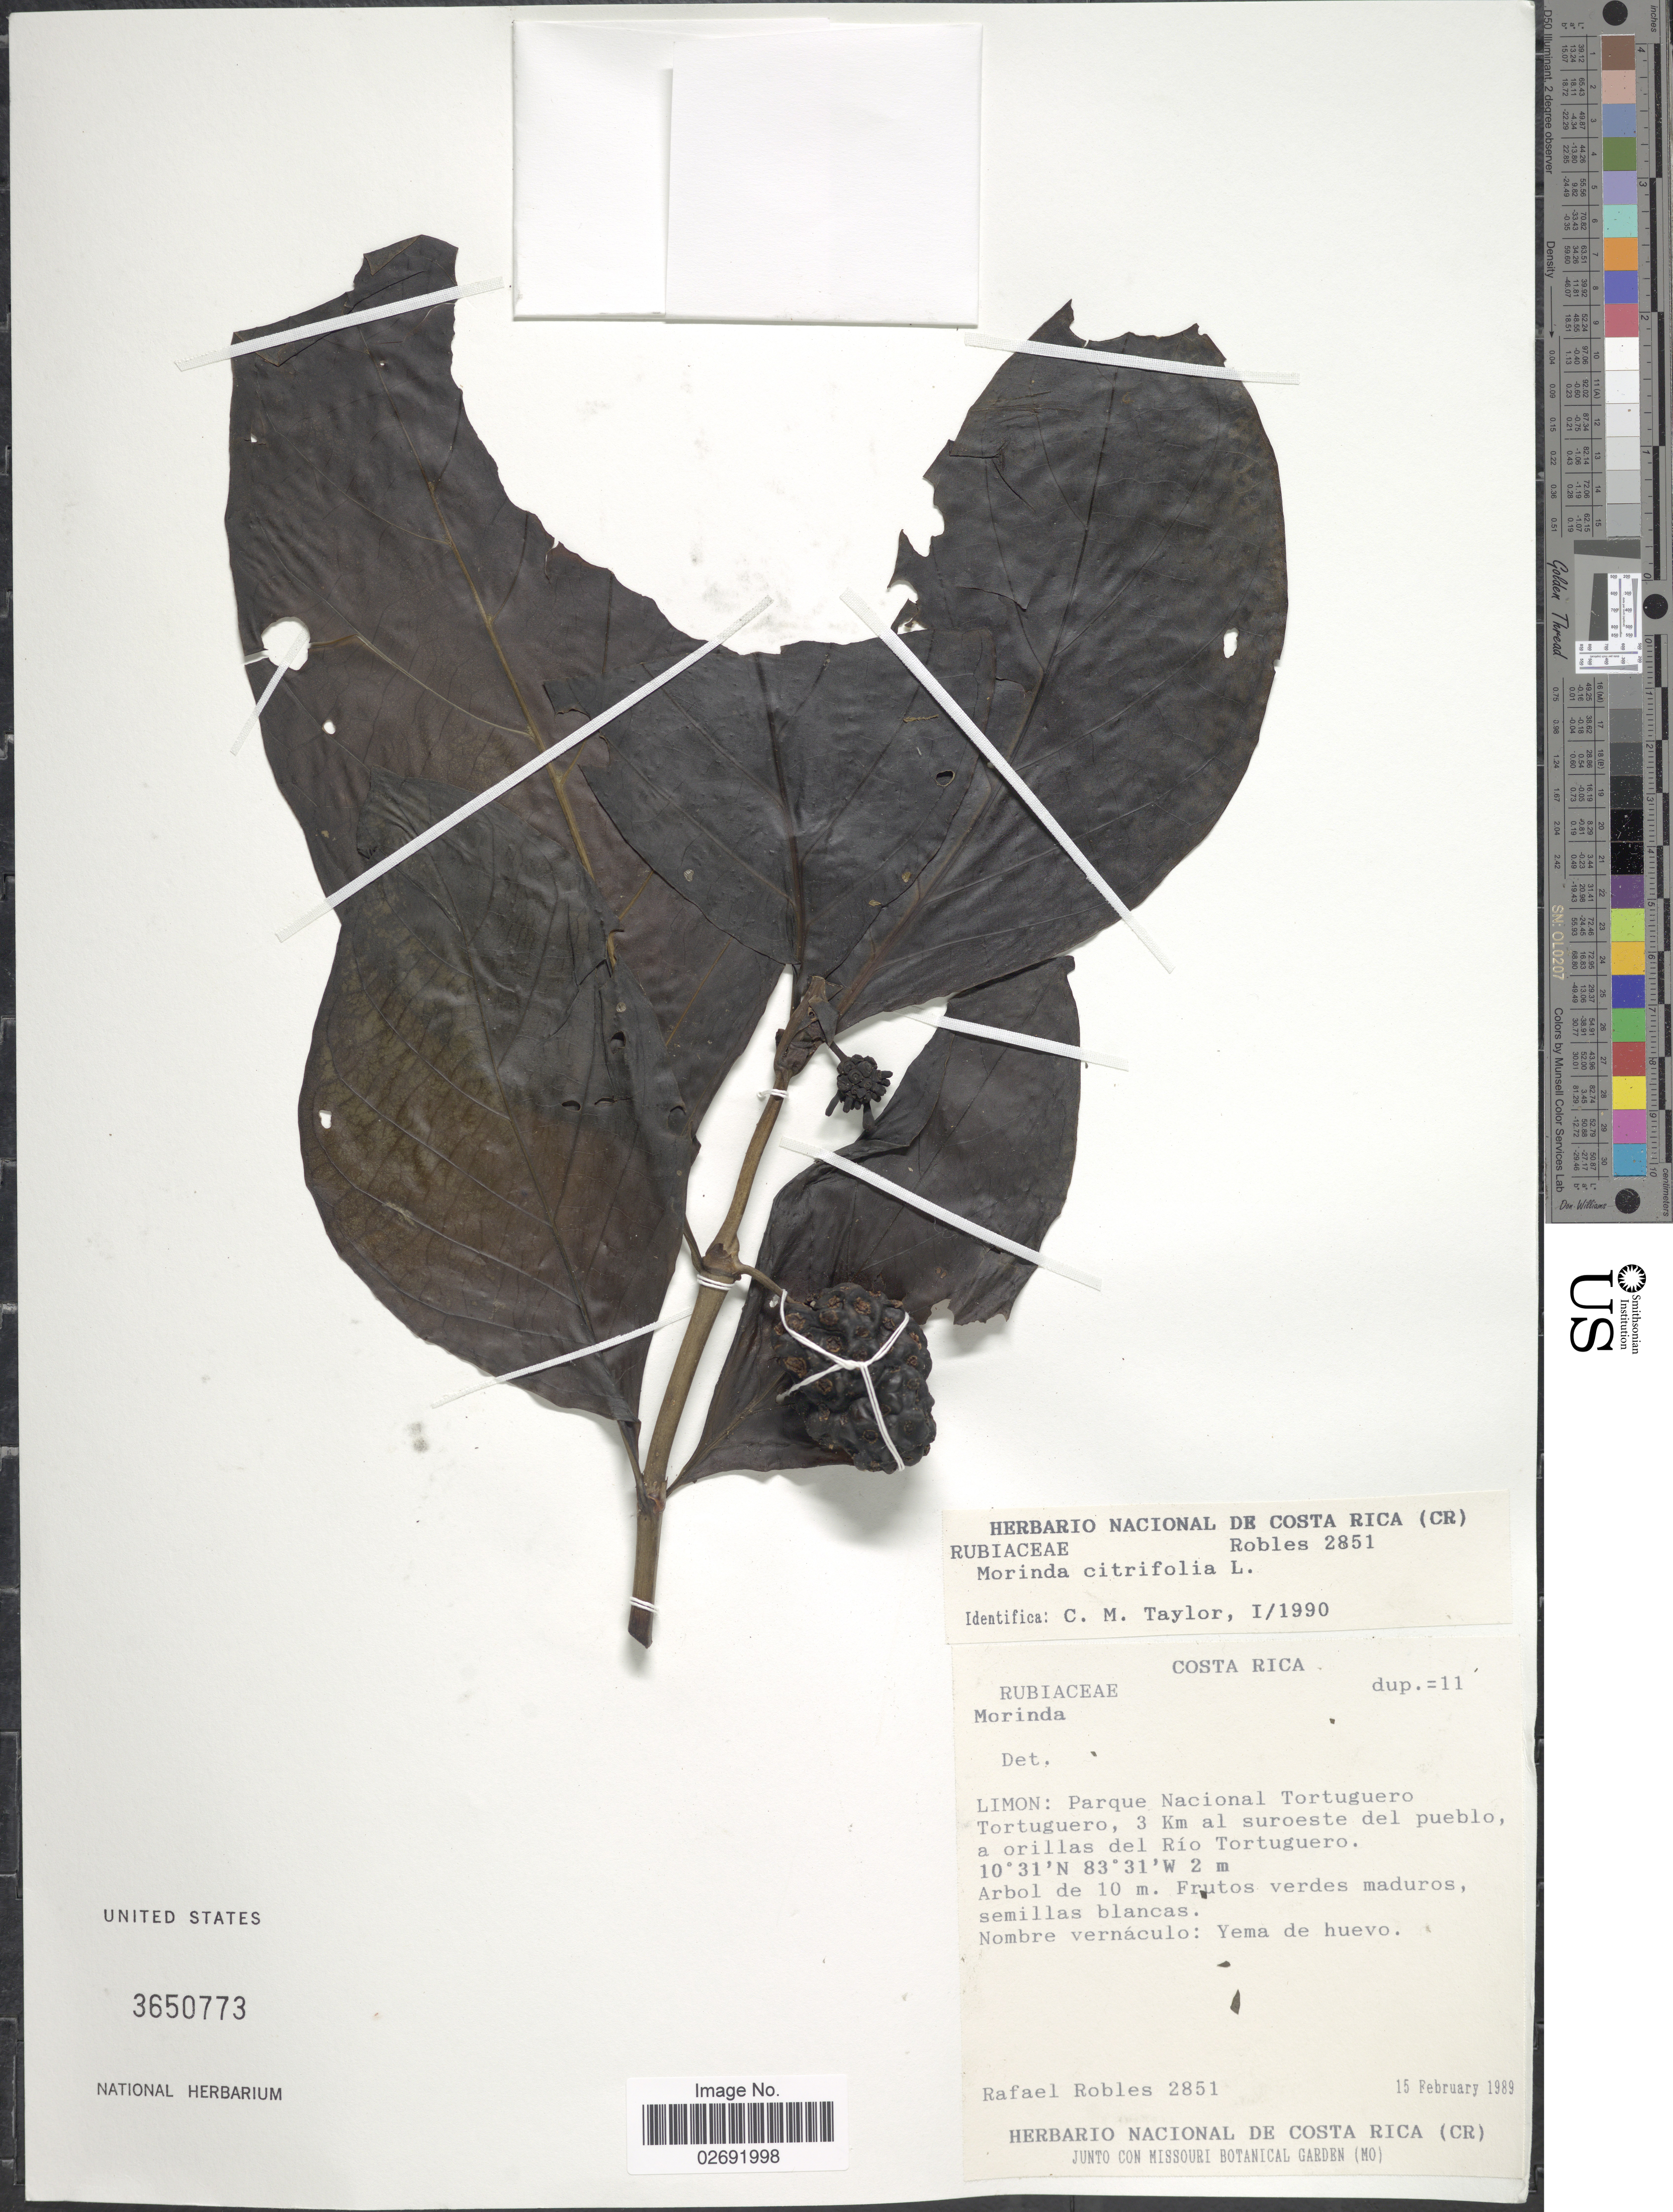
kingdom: Plantae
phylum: Tracheophyta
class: Magnoliopsida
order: Gentianales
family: Rubiaceae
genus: Morinda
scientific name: Morinda citrifolia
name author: L.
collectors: R. Robles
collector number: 2851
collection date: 1989-02-15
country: Costa Rica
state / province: Limón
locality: Parque Nacional Tortuguero, Tortuguero, 3 Km al suroeste del pueblo a orillas del Río Tortuguero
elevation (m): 2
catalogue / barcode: US 3650773